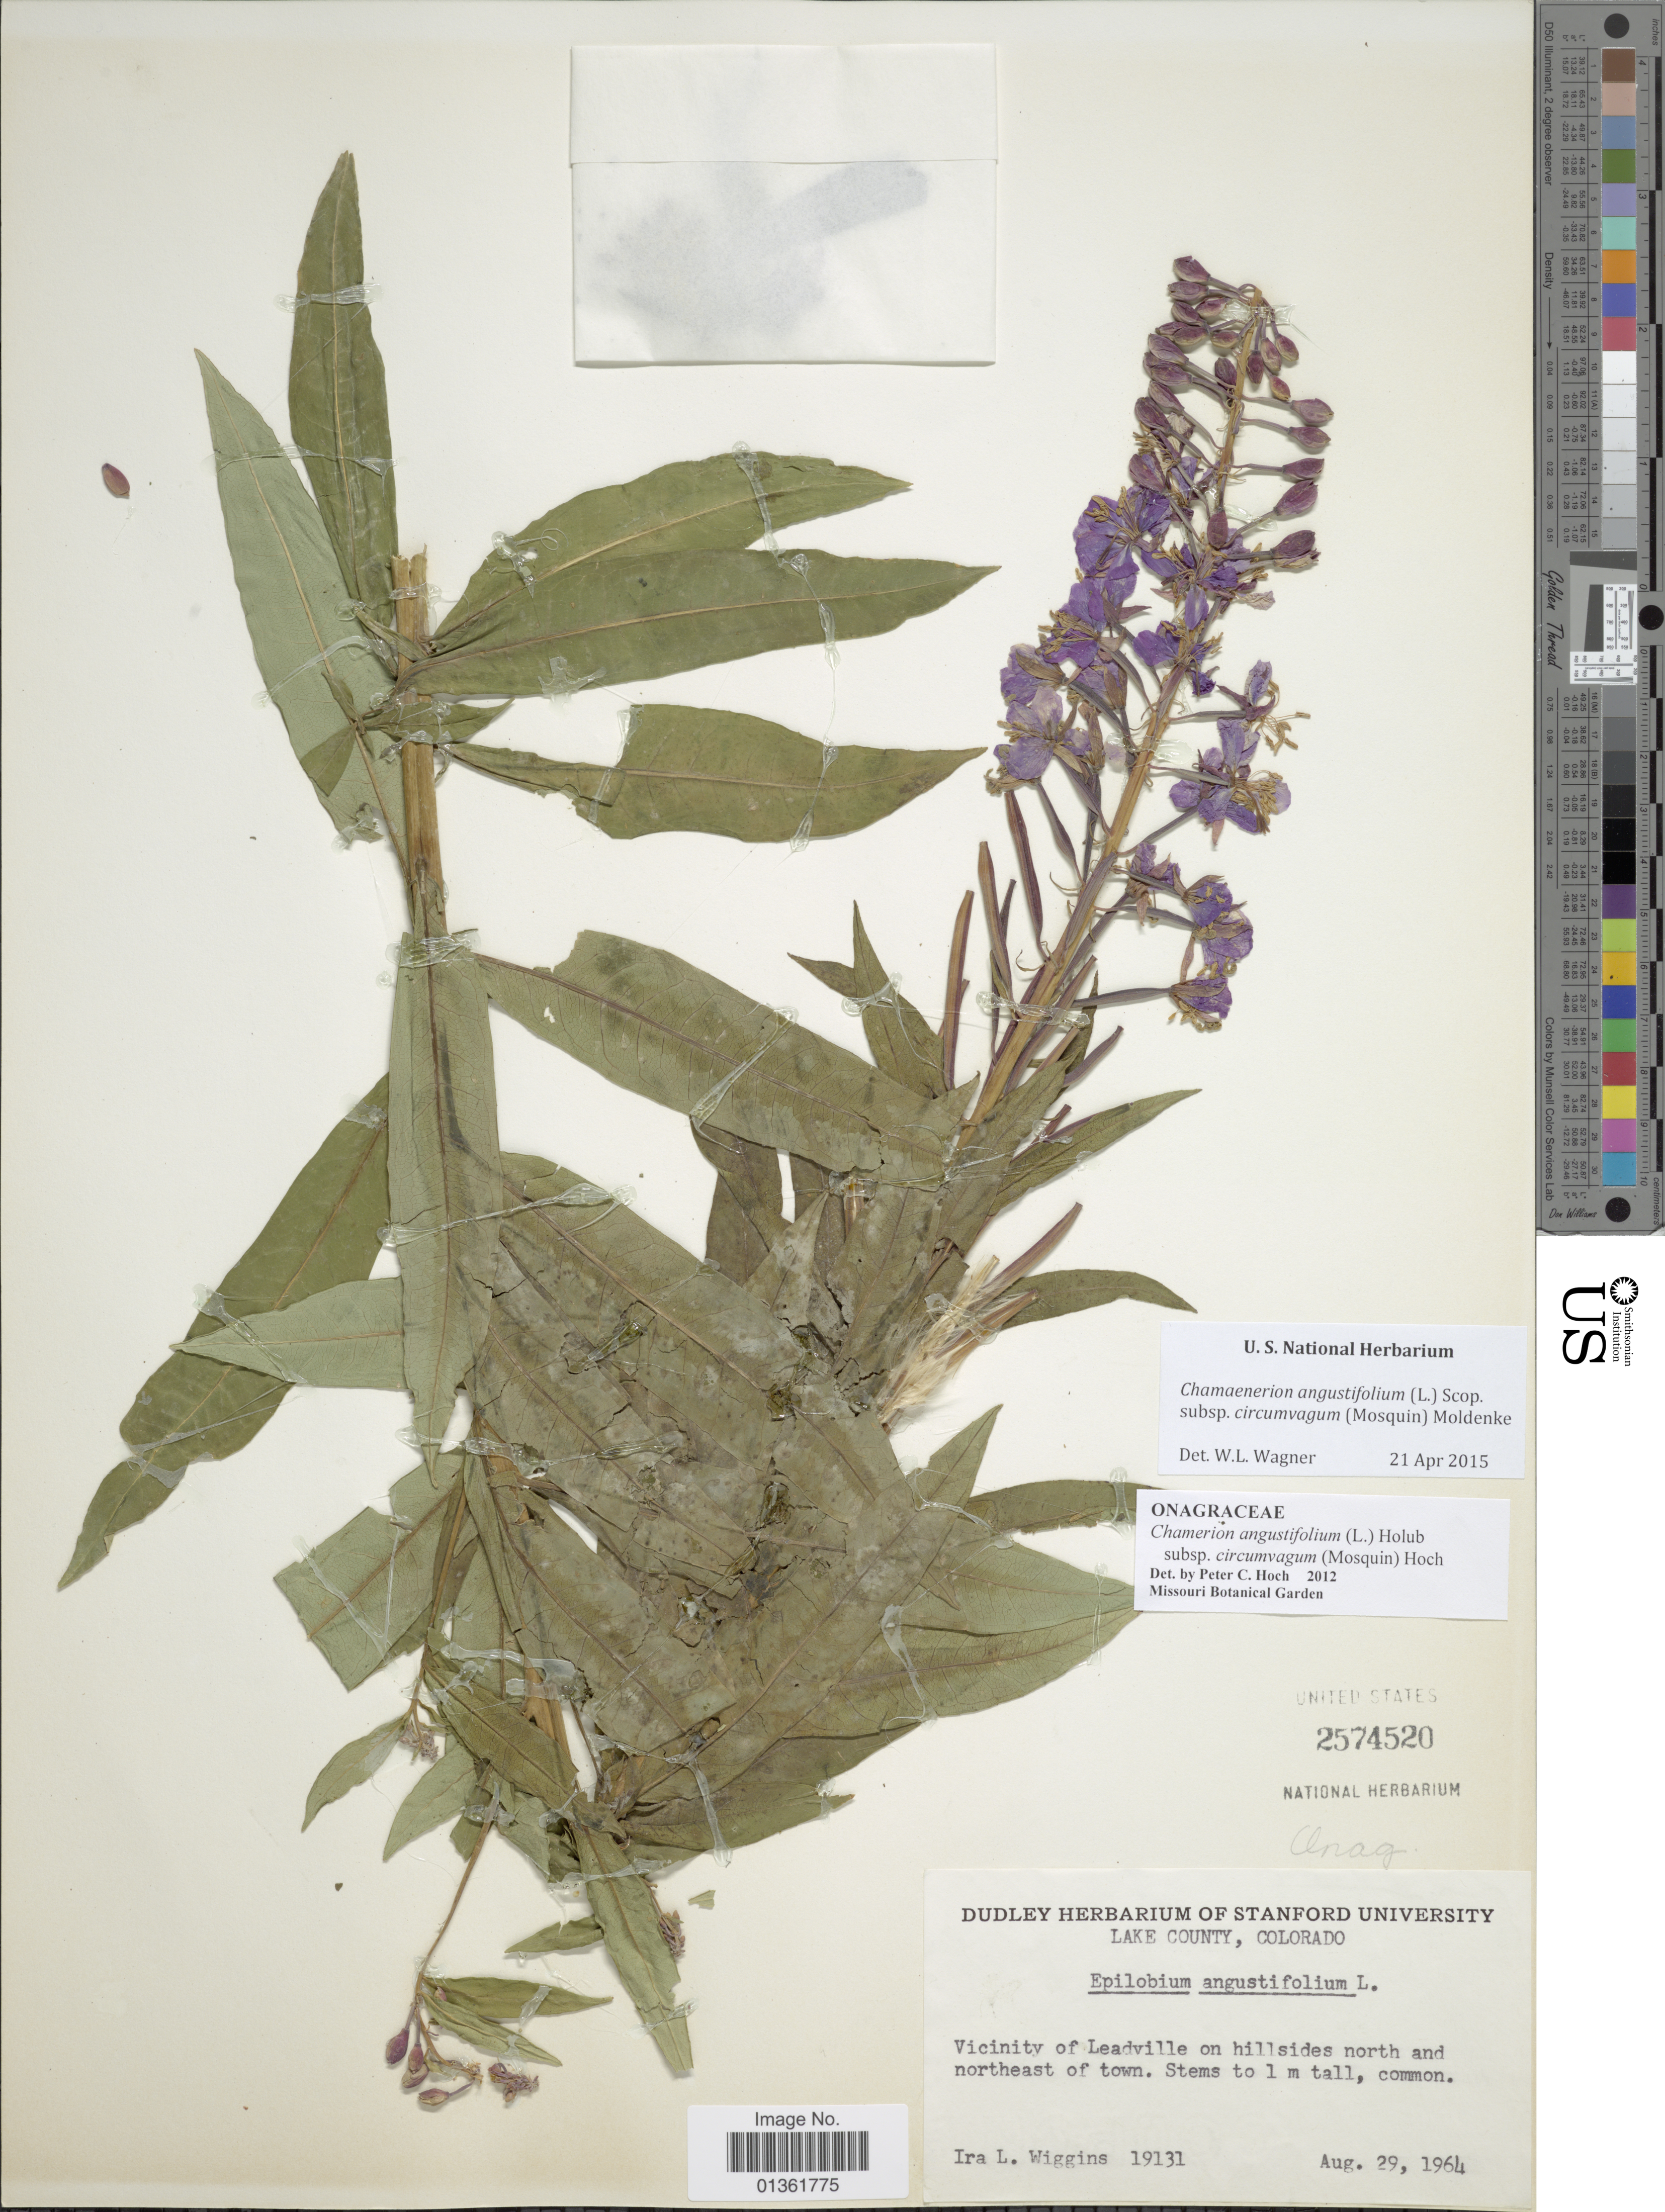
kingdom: Plantae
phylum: Tracheophyta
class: Magnoliopsida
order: Myrtales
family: Onagraceae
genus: Chamaenerion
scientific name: Chamaenerion angustifolium subsp. circumvagum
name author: (Mosquin) Moldenke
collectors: I. L. Wiggins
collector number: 19131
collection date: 1964-08-29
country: United States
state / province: Colorado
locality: Lake County. Vicinity of Leadville on hillsides north and northeast of town.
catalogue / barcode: US 2574520